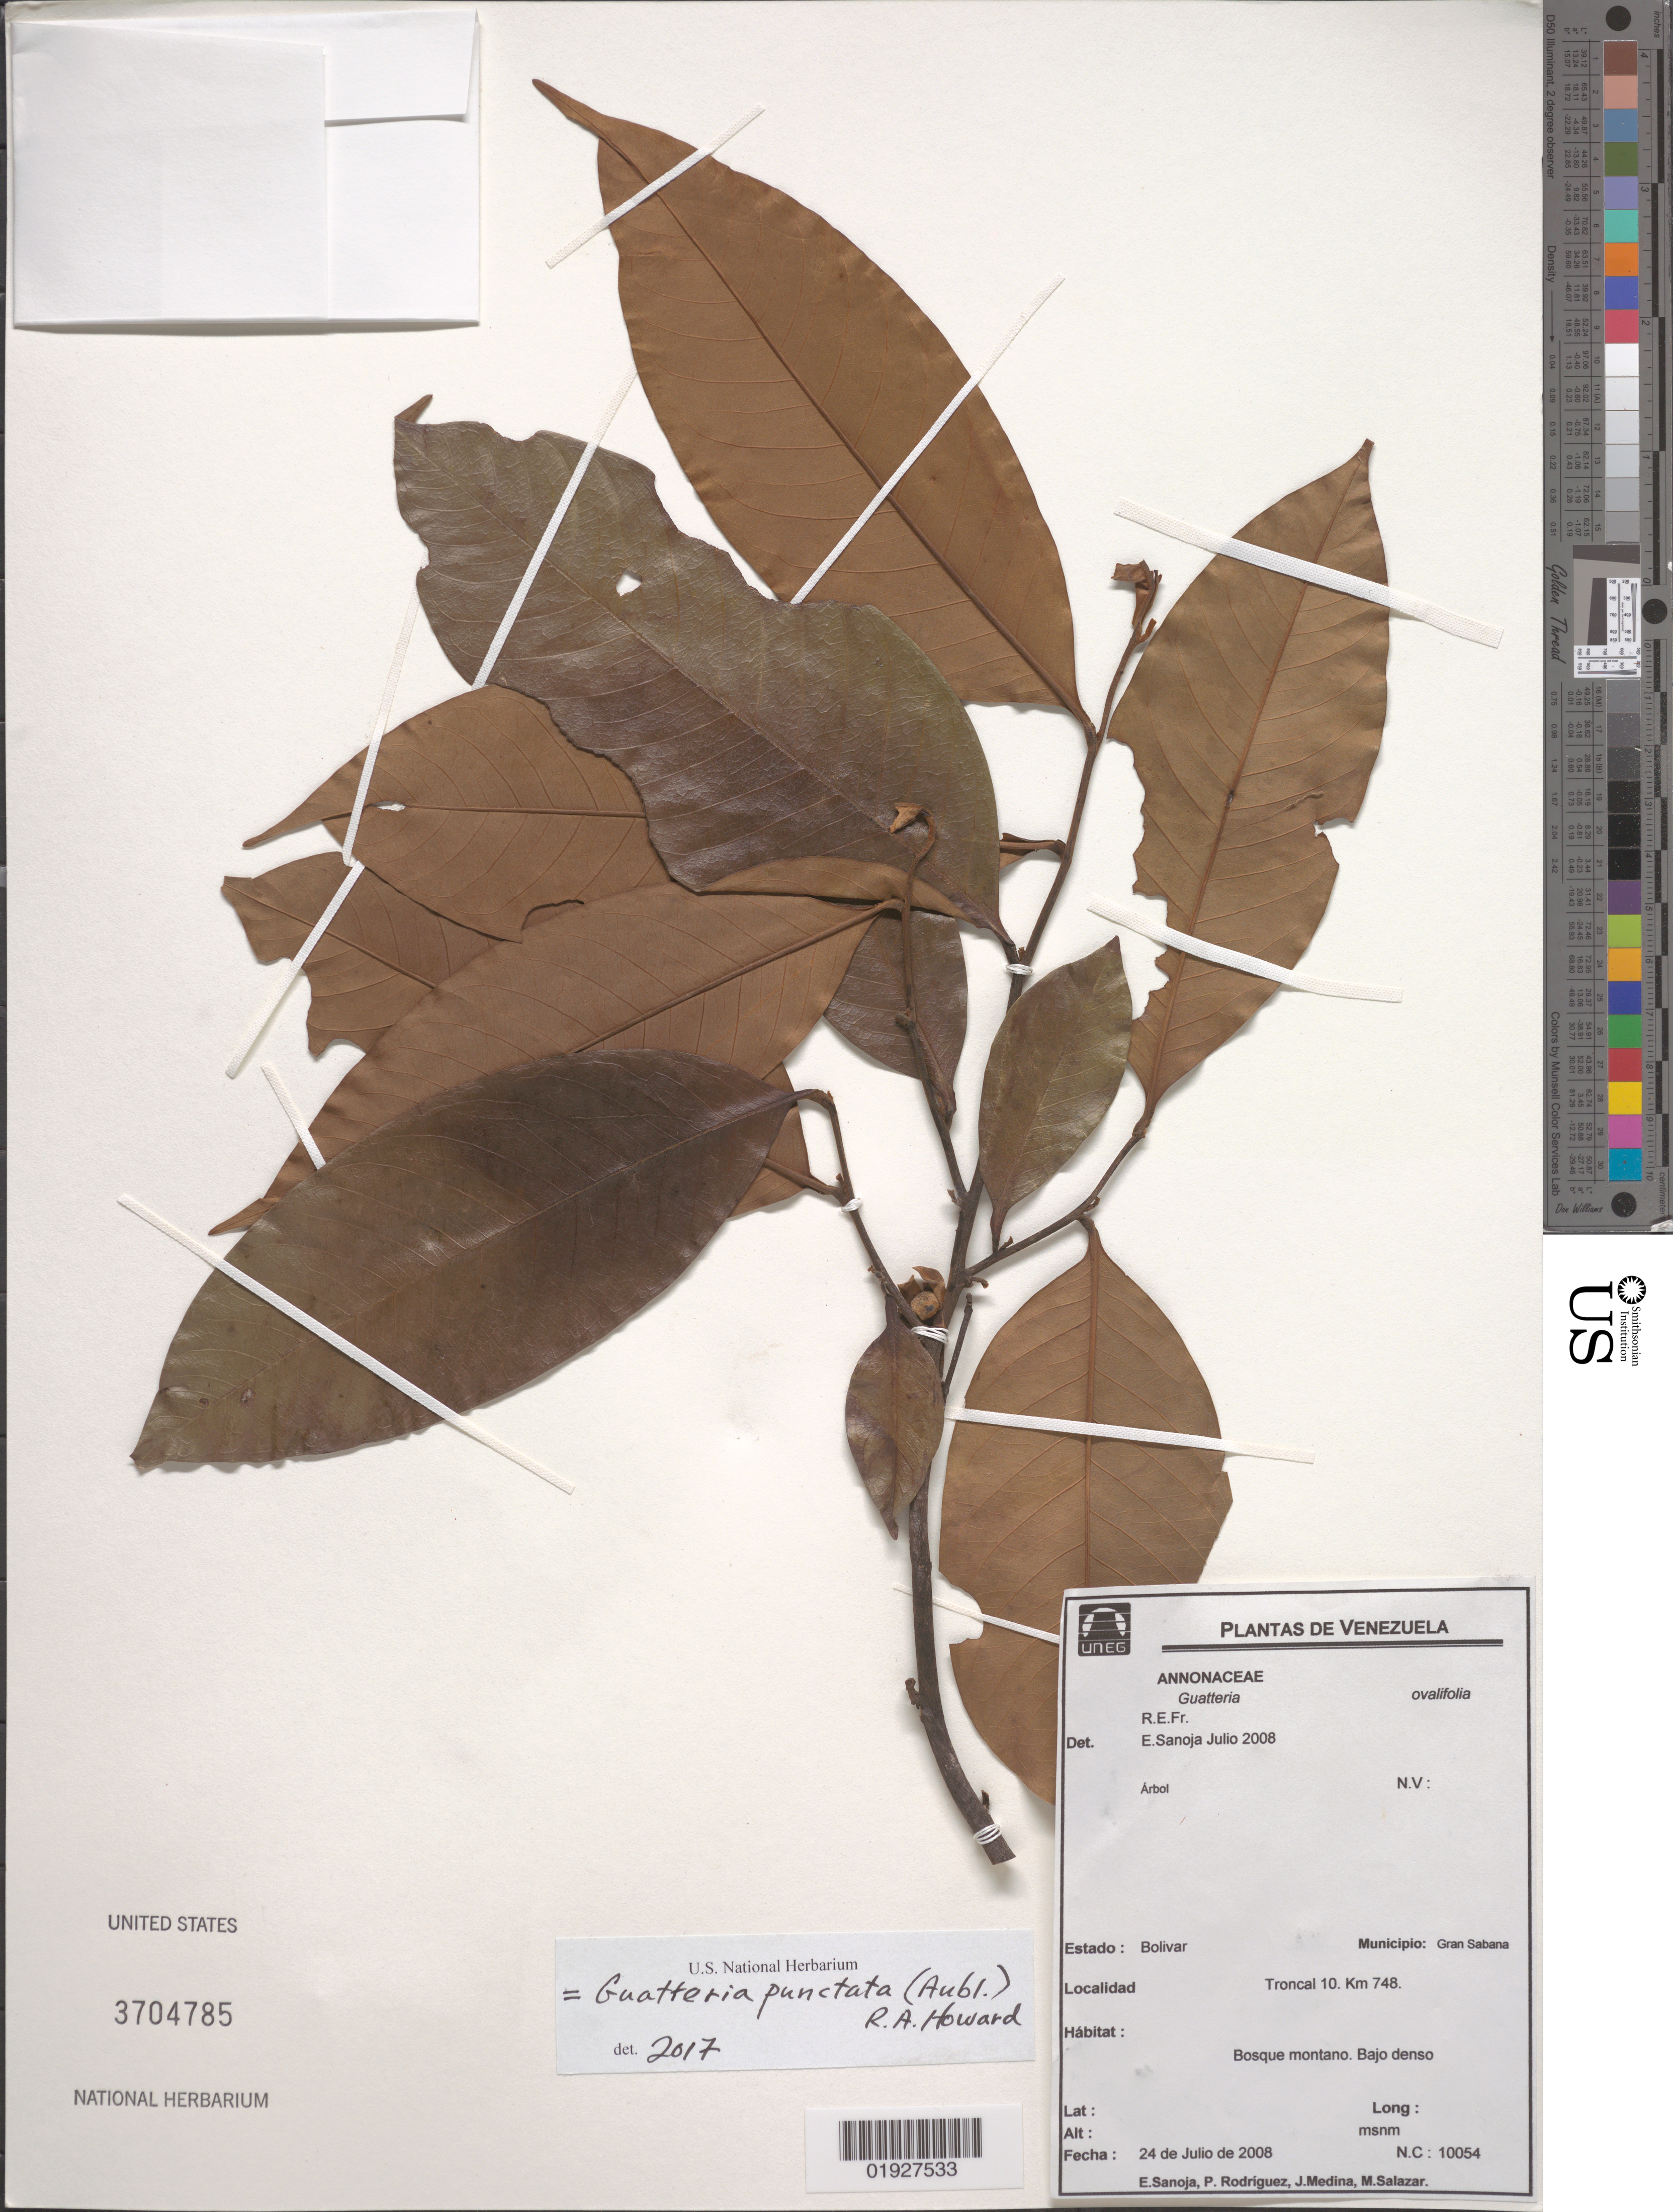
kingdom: Plantae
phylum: Tracheophyta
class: Magnoliopsida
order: Magnoliales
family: Annonaceae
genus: Guatteria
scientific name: Guatteria punctata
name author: (Aubl.) R.A. Howard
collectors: E. Sanoja, P. Rodriguez, J. Medina & M. Salazar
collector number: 10054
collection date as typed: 24 July 2008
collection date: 2008-07-24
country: Venezuela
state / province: Bolivar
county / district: Gran Sabana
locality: Troncal 10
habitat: Bosque montano. Bajo denso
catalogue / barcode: US 3704785